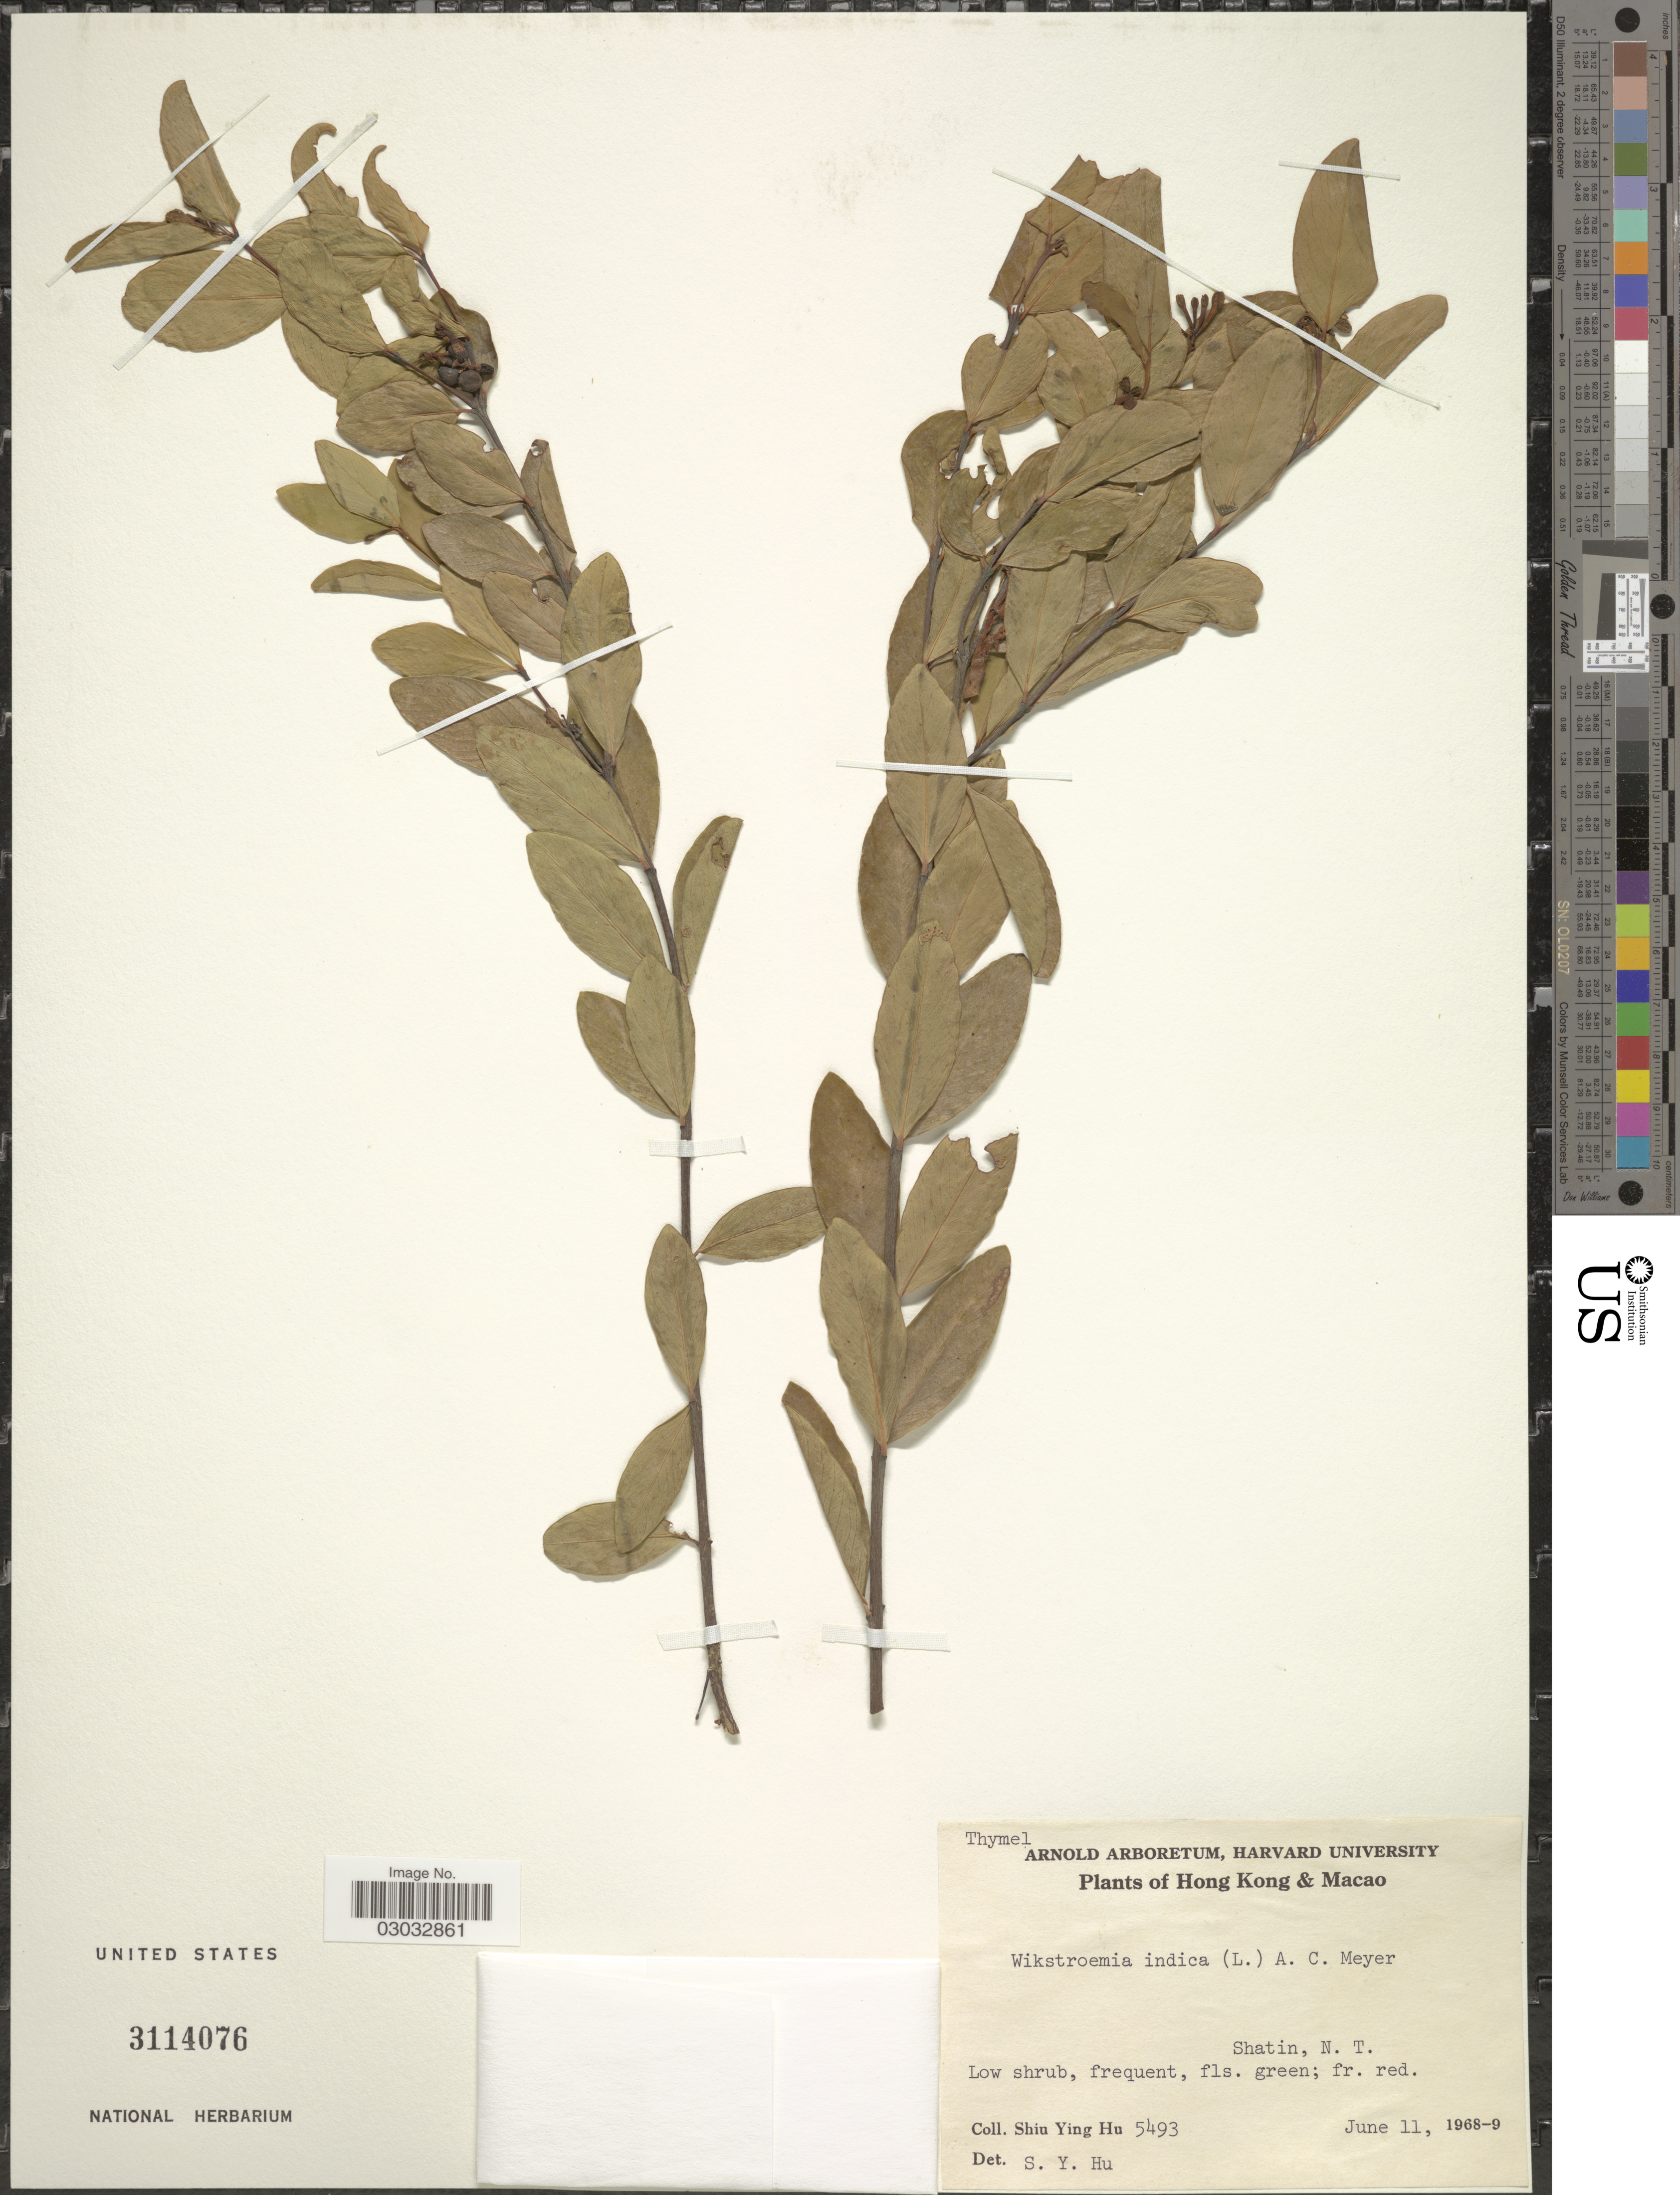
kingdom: Plantae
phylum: Tracheophyta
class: Magnoliopsida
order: Malvales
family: Thymelaeaceae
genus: Wikstroemia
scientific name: Wikstroemia indica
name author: (L.) C.A. Mey.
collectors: S. Y. Hu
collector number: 5493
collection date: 1968-06-11/1969-06-11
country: China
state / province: Hong Kong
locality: Shatin, N. T.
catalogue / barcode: US 3114076